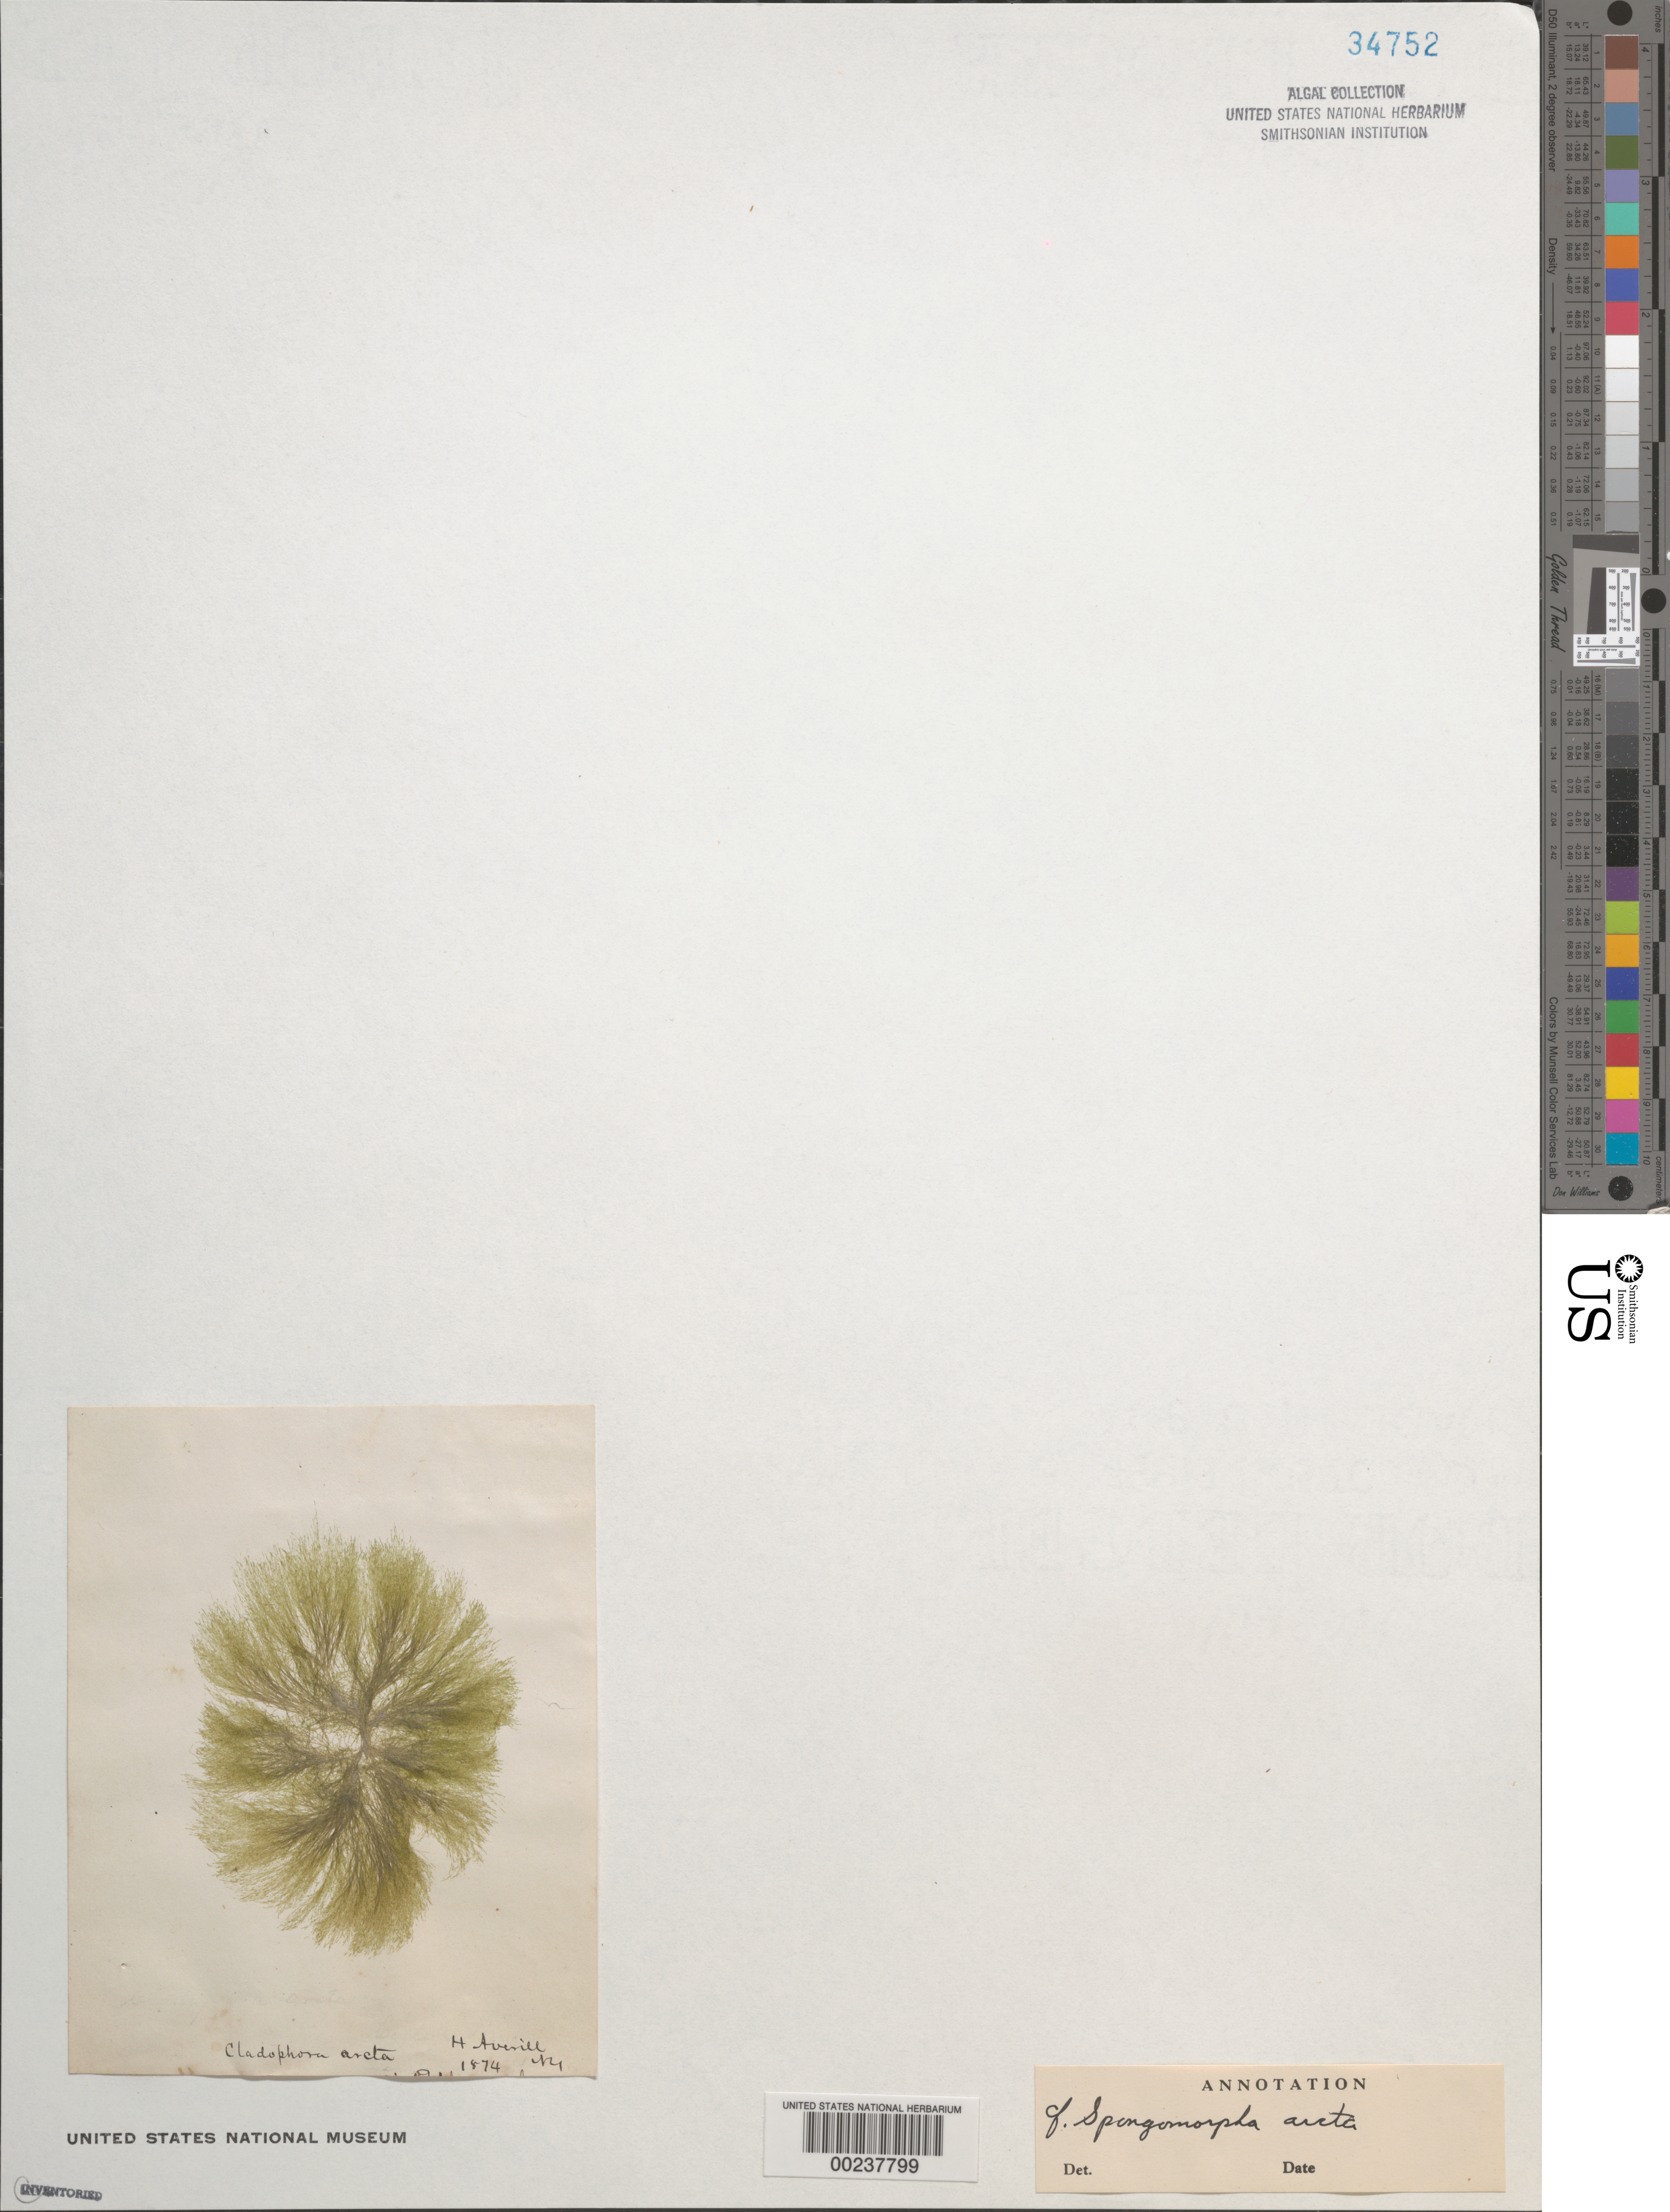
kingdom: Plantae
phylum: Chlorophyta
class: Ulvophyceae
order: Ulotrichales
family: Ulotrichaceae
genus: Acrosiphonia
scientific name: Acrosiphonia arcta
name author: (Dillwyn) Gain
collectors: H. Averill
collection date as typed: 1874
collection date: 1874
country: United States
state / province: New York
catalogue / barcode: US 34752